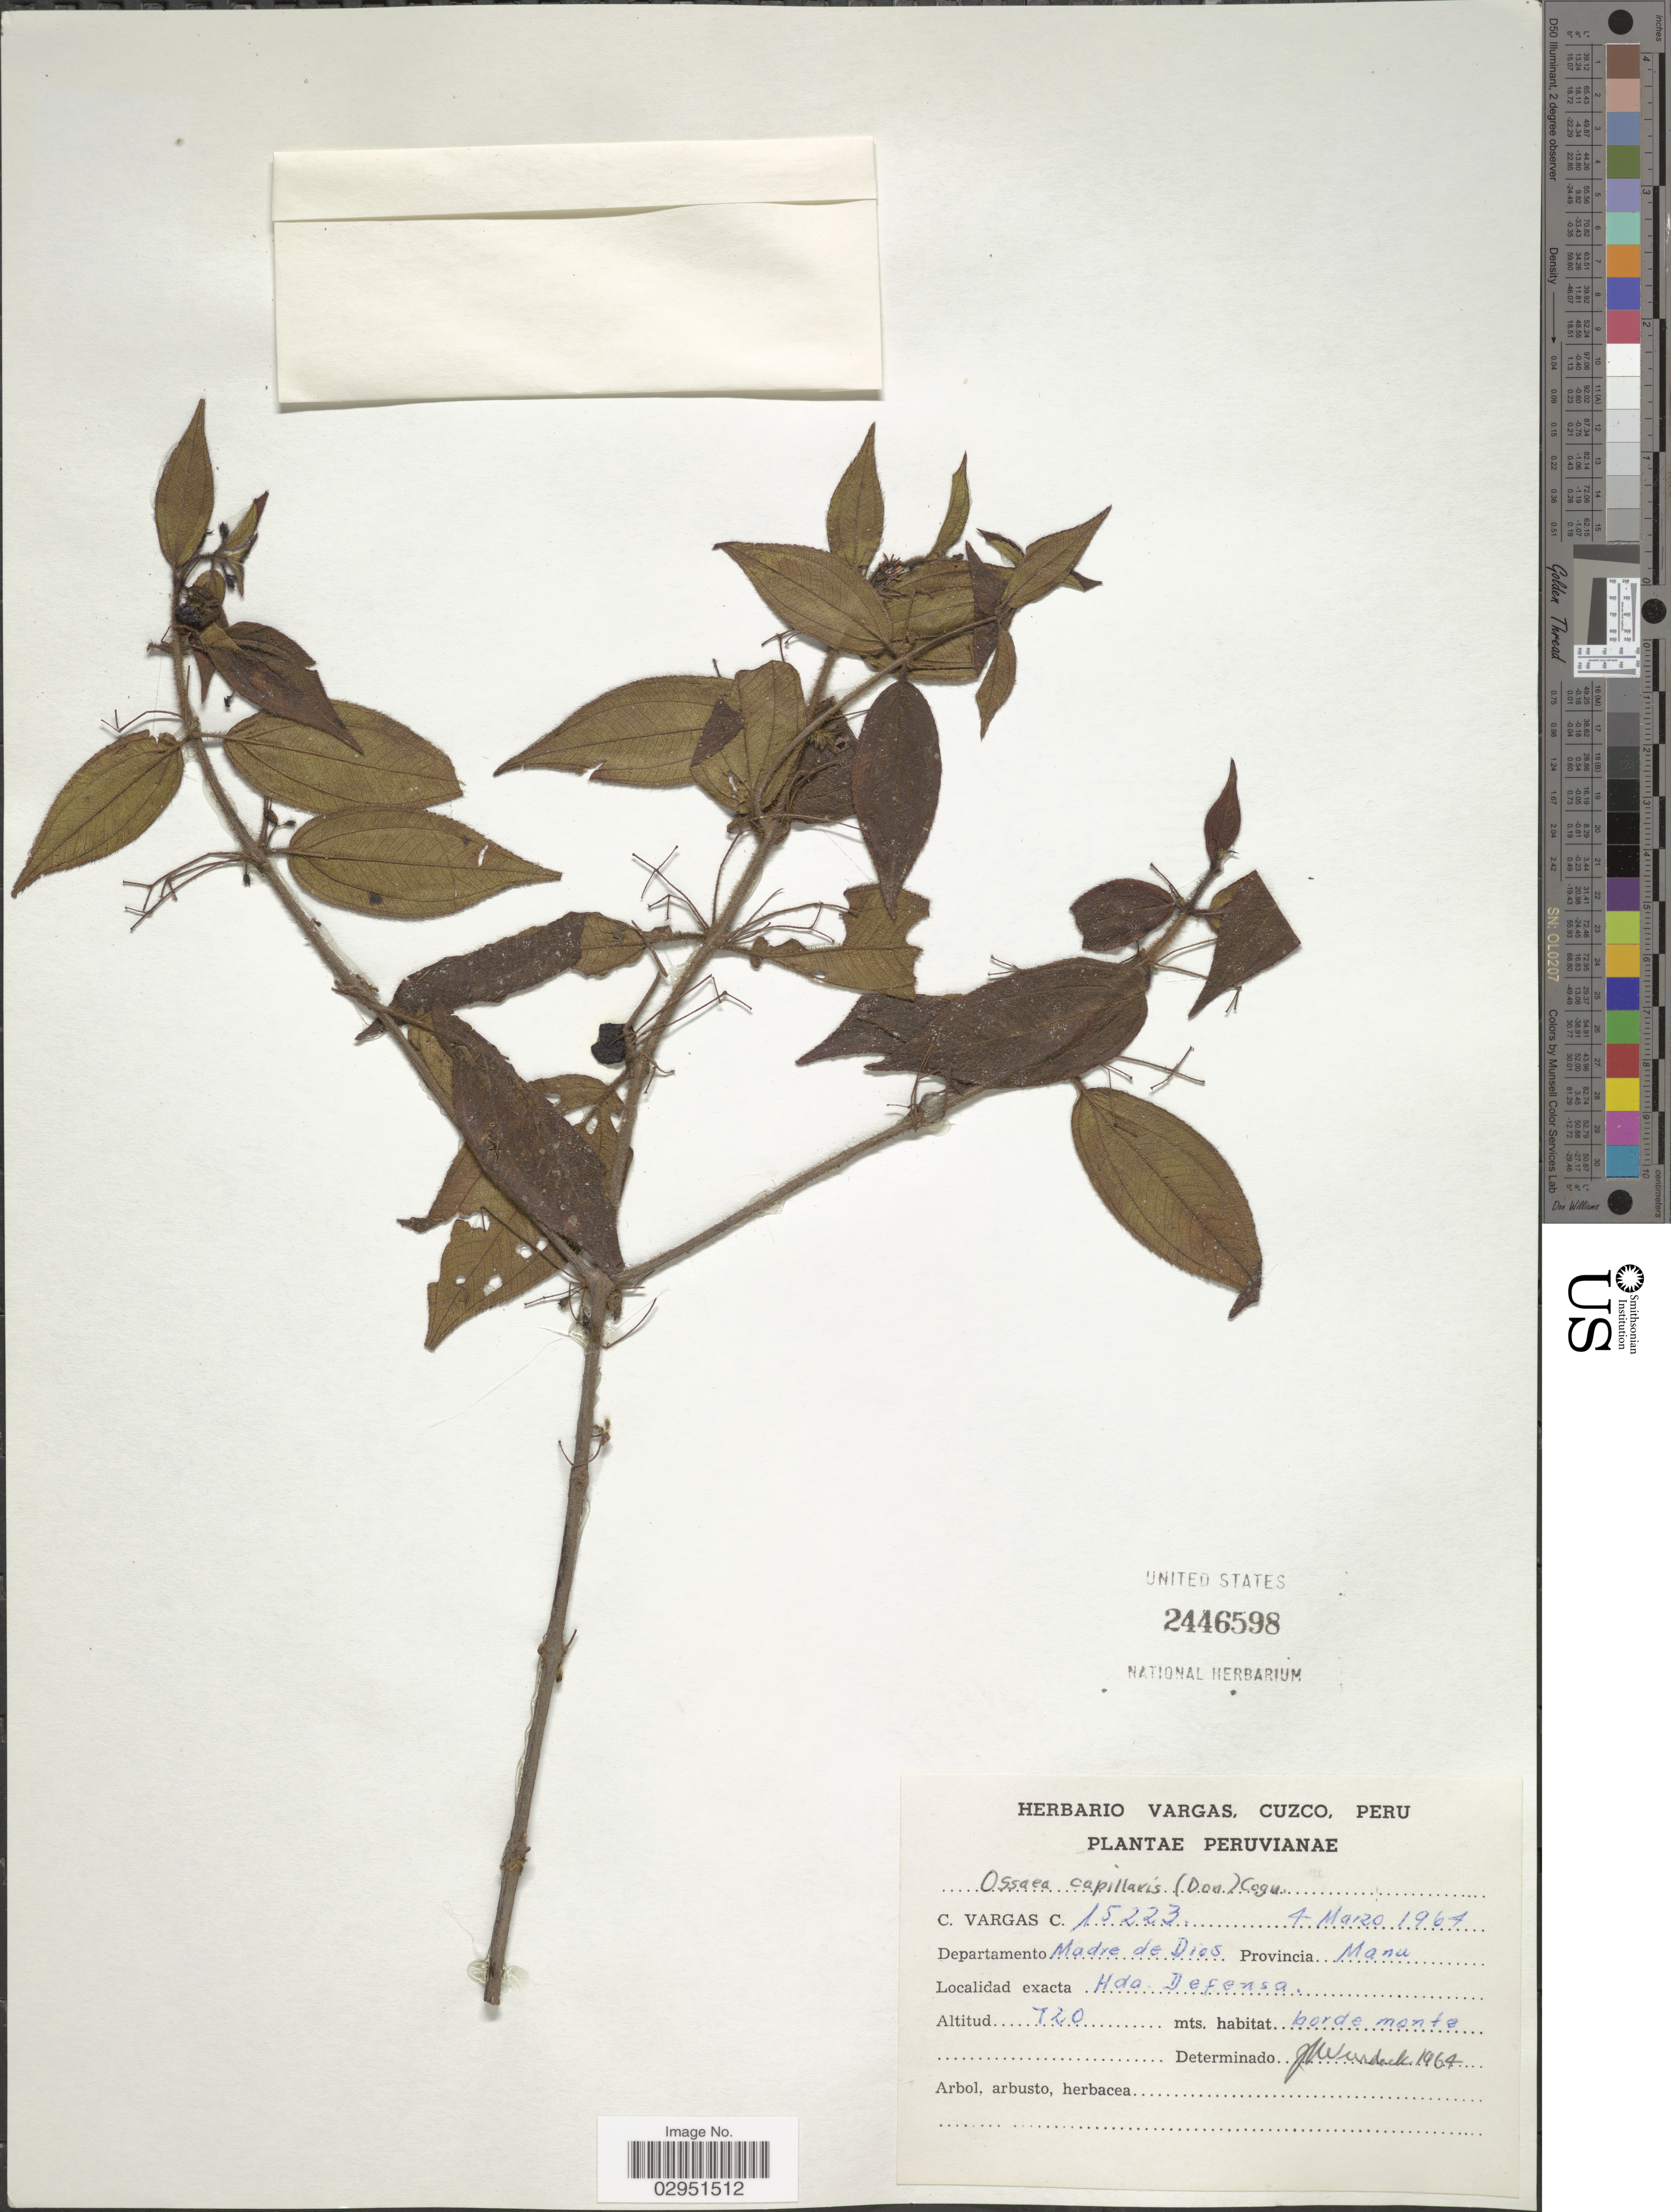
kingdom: Plantae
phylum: Tracheophyta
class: Magnoliopsida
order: Myrtales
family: Melastomataceae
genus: Ossaea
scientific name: Ossaea capillaris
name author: (D. Don) Cogn.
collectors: C. Vargas Calderón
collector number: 15223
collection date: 1964-03-04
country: Peru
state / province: Madre de Dios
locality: Departamento Madre de Dios. Provincia Manu. Hda. Defensa.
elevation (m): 720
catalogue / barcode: US 2446598